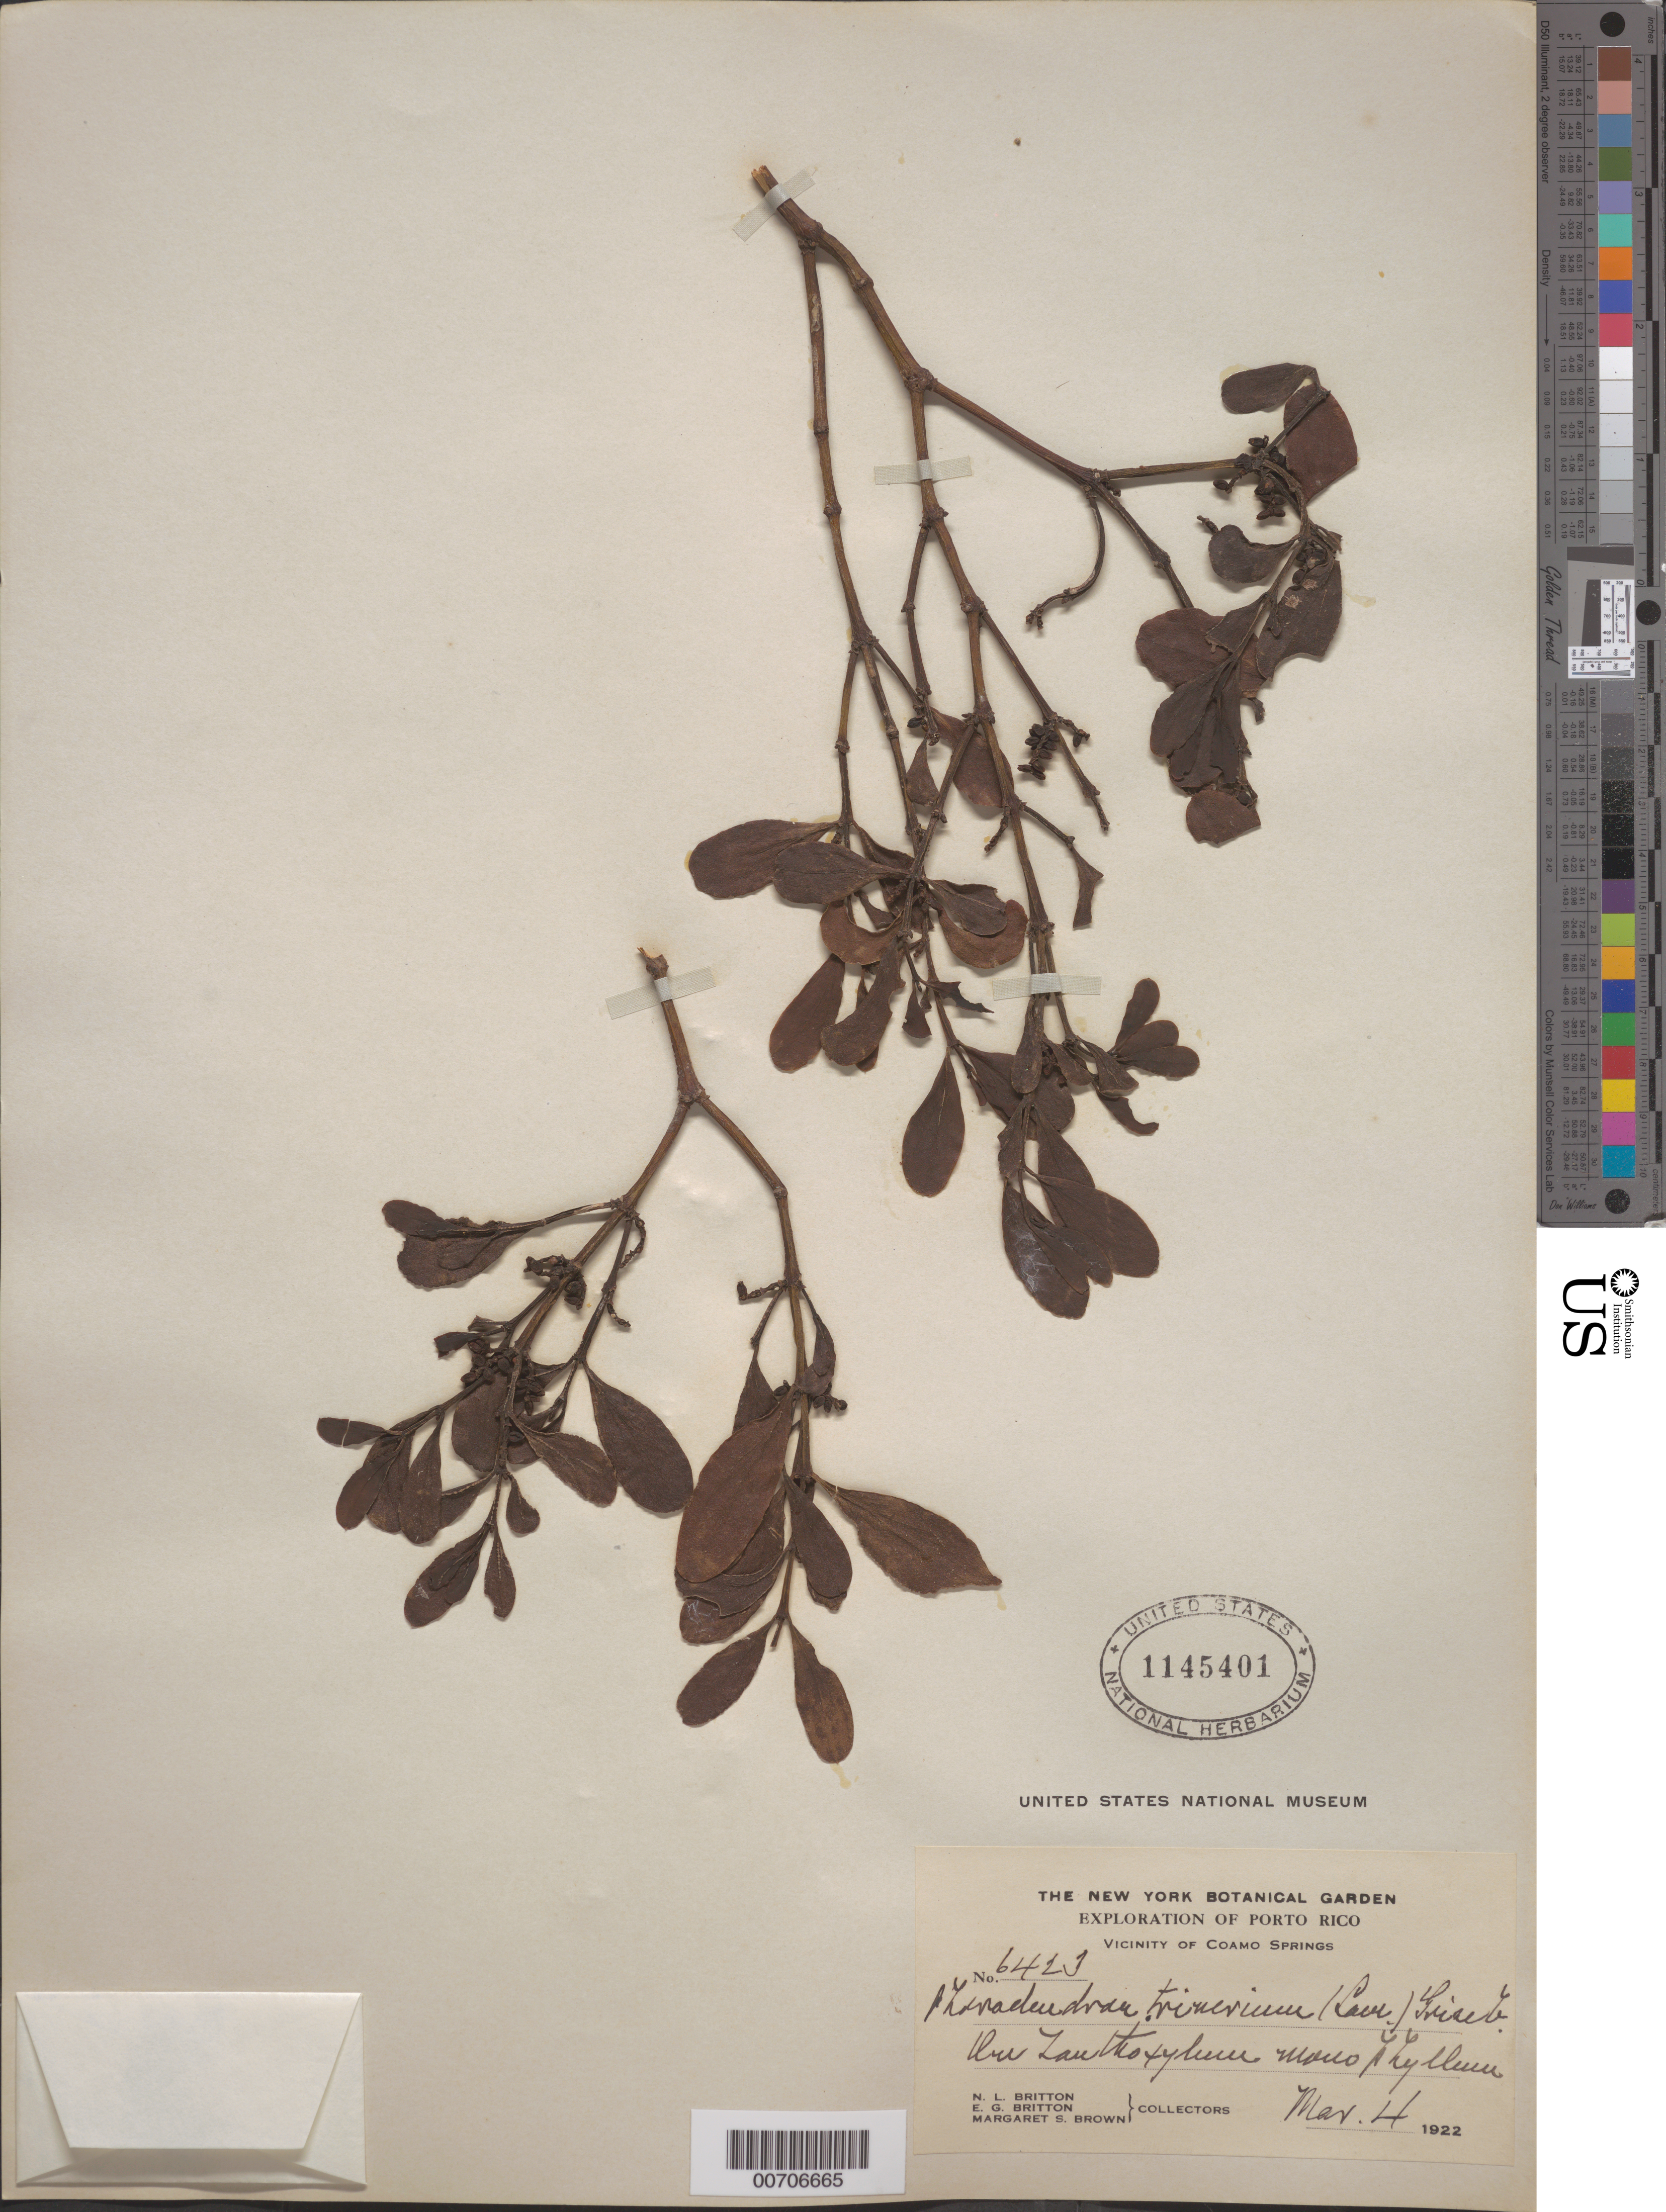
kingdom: Plantae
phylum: Tracheophyta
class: Magnoliopsida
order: Santalales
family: Viscaceae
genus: Phoradendron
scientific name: Phoradendron trinervium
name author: (Lam.) Griseb.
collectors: N. Britton, E. G. Britton & M. S. Brown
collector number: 6423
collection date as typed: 04 Mar 1922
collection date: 1922-03-04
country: Puerto Rico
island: Greater Antilles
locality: Coamo Springs, vic of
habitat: On Lanthoxylum manophyllum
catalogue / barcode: US 1145401